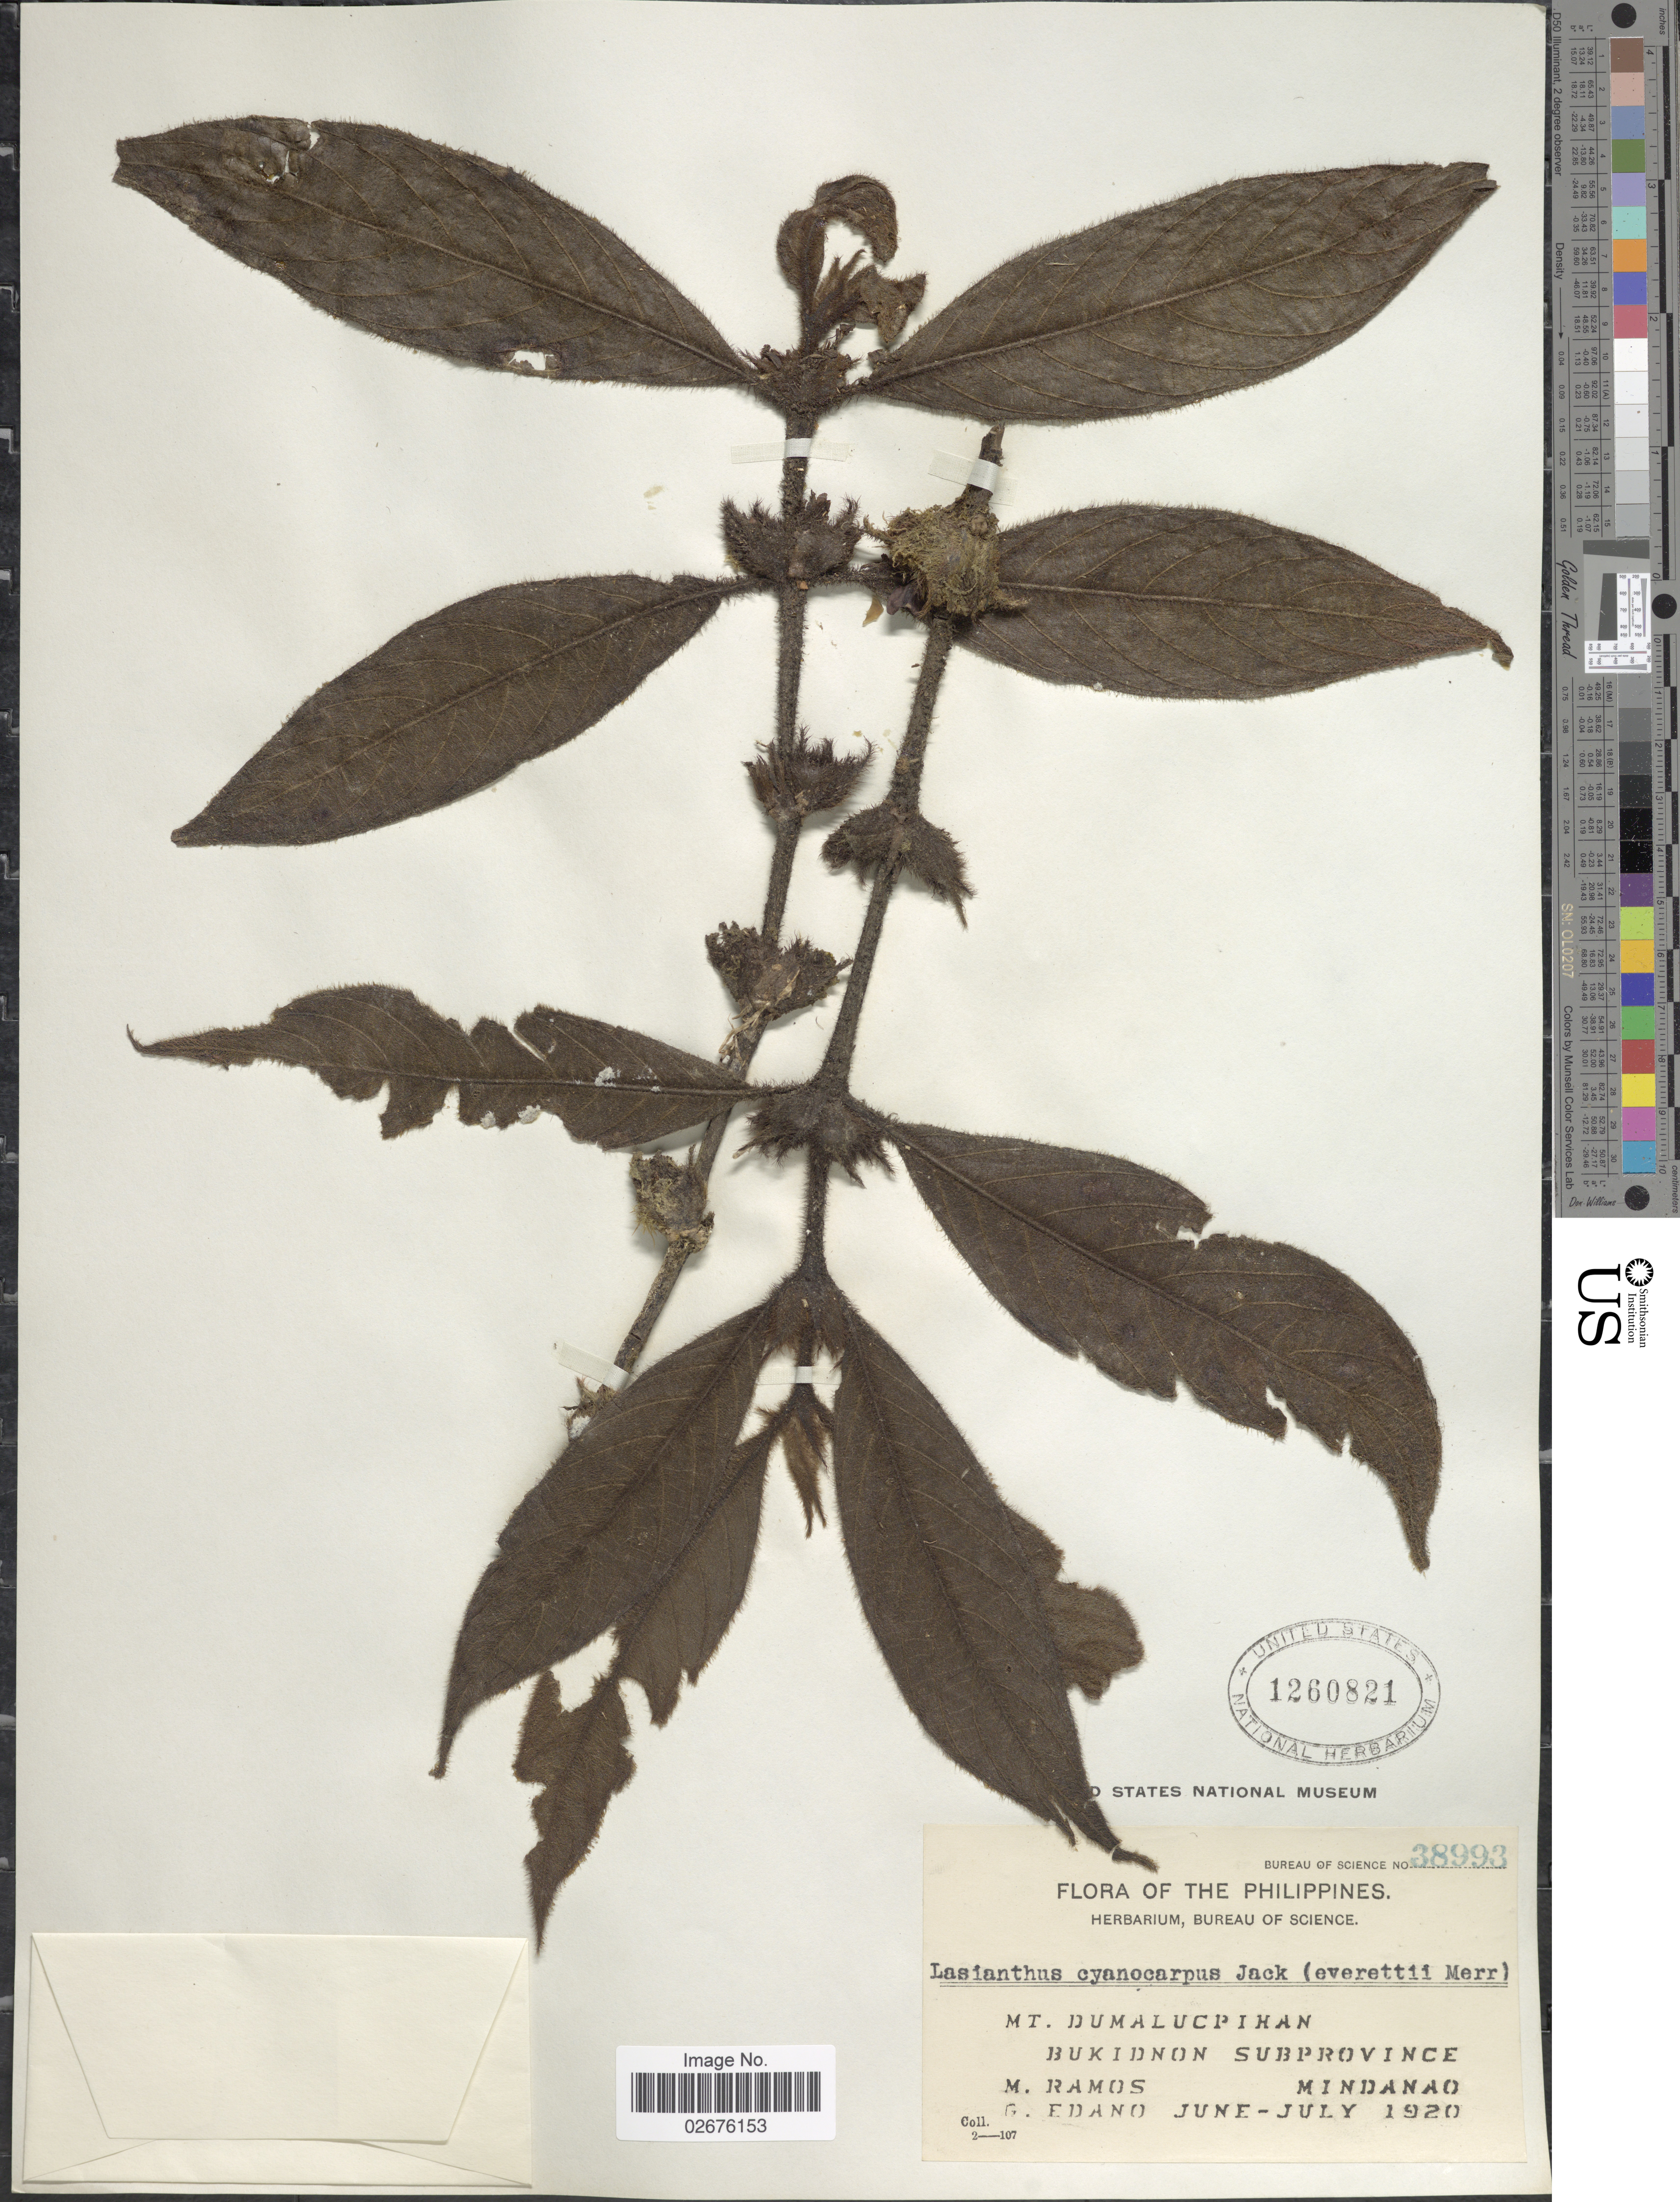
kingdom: Plantae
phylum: Tracheophyta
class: Magnoliopsida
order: Gentianales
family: Rubiaceae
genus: Lasianthus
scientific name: Lasianthus hirsutus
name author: (Roxb.) Merr.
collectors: M. Ramos & G. Edaño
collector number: Bureau of Science 38993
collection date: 1920-06/1920-07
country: Philippines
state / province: Northern Mindanao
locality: Mt. Dumalucpihan, Bukidnon Subprovince, Mindanao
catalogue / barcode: US 1260821